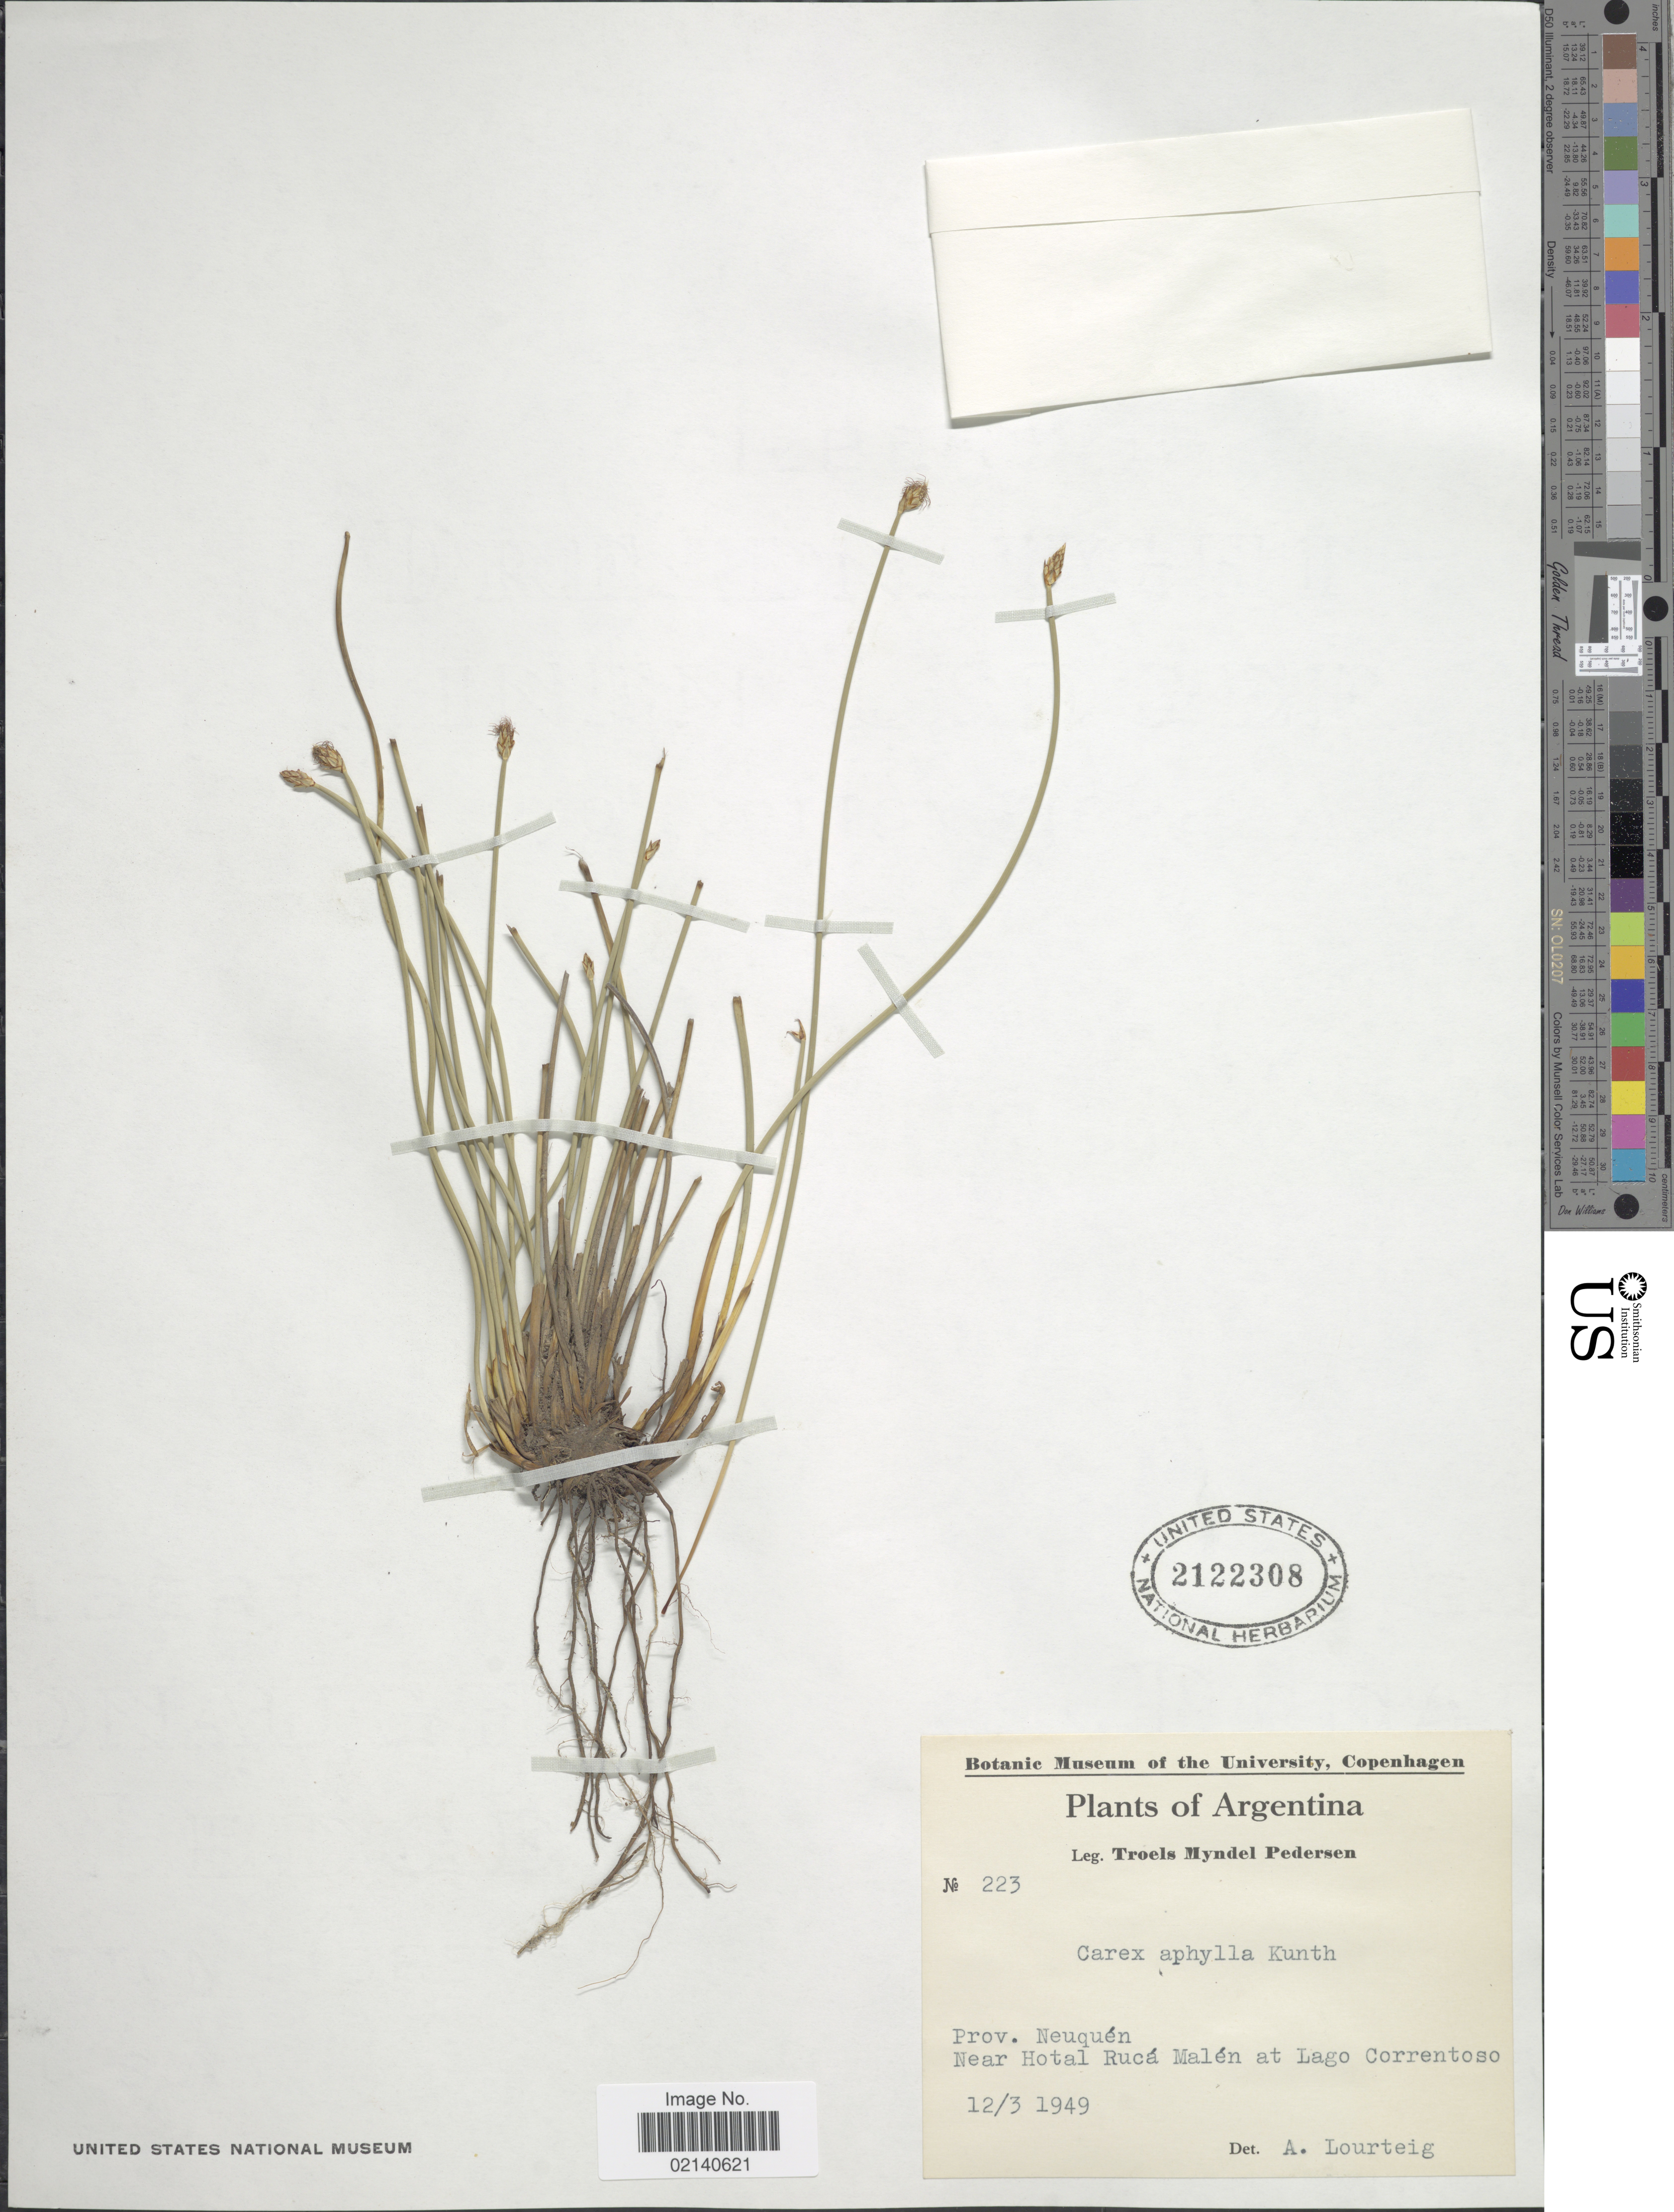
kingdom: Plantae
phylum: Tracheophyta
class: Liliopsida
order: Poales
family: Cyperaceae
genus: Carex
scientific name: Carex aphylla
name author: Kunth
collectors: T. Pederson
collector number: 223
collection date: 1949-03-12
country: Argentina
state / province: Neuquen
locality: Near Hotal Ruca Malen at Lago Correntoso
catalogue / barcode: US 2122308